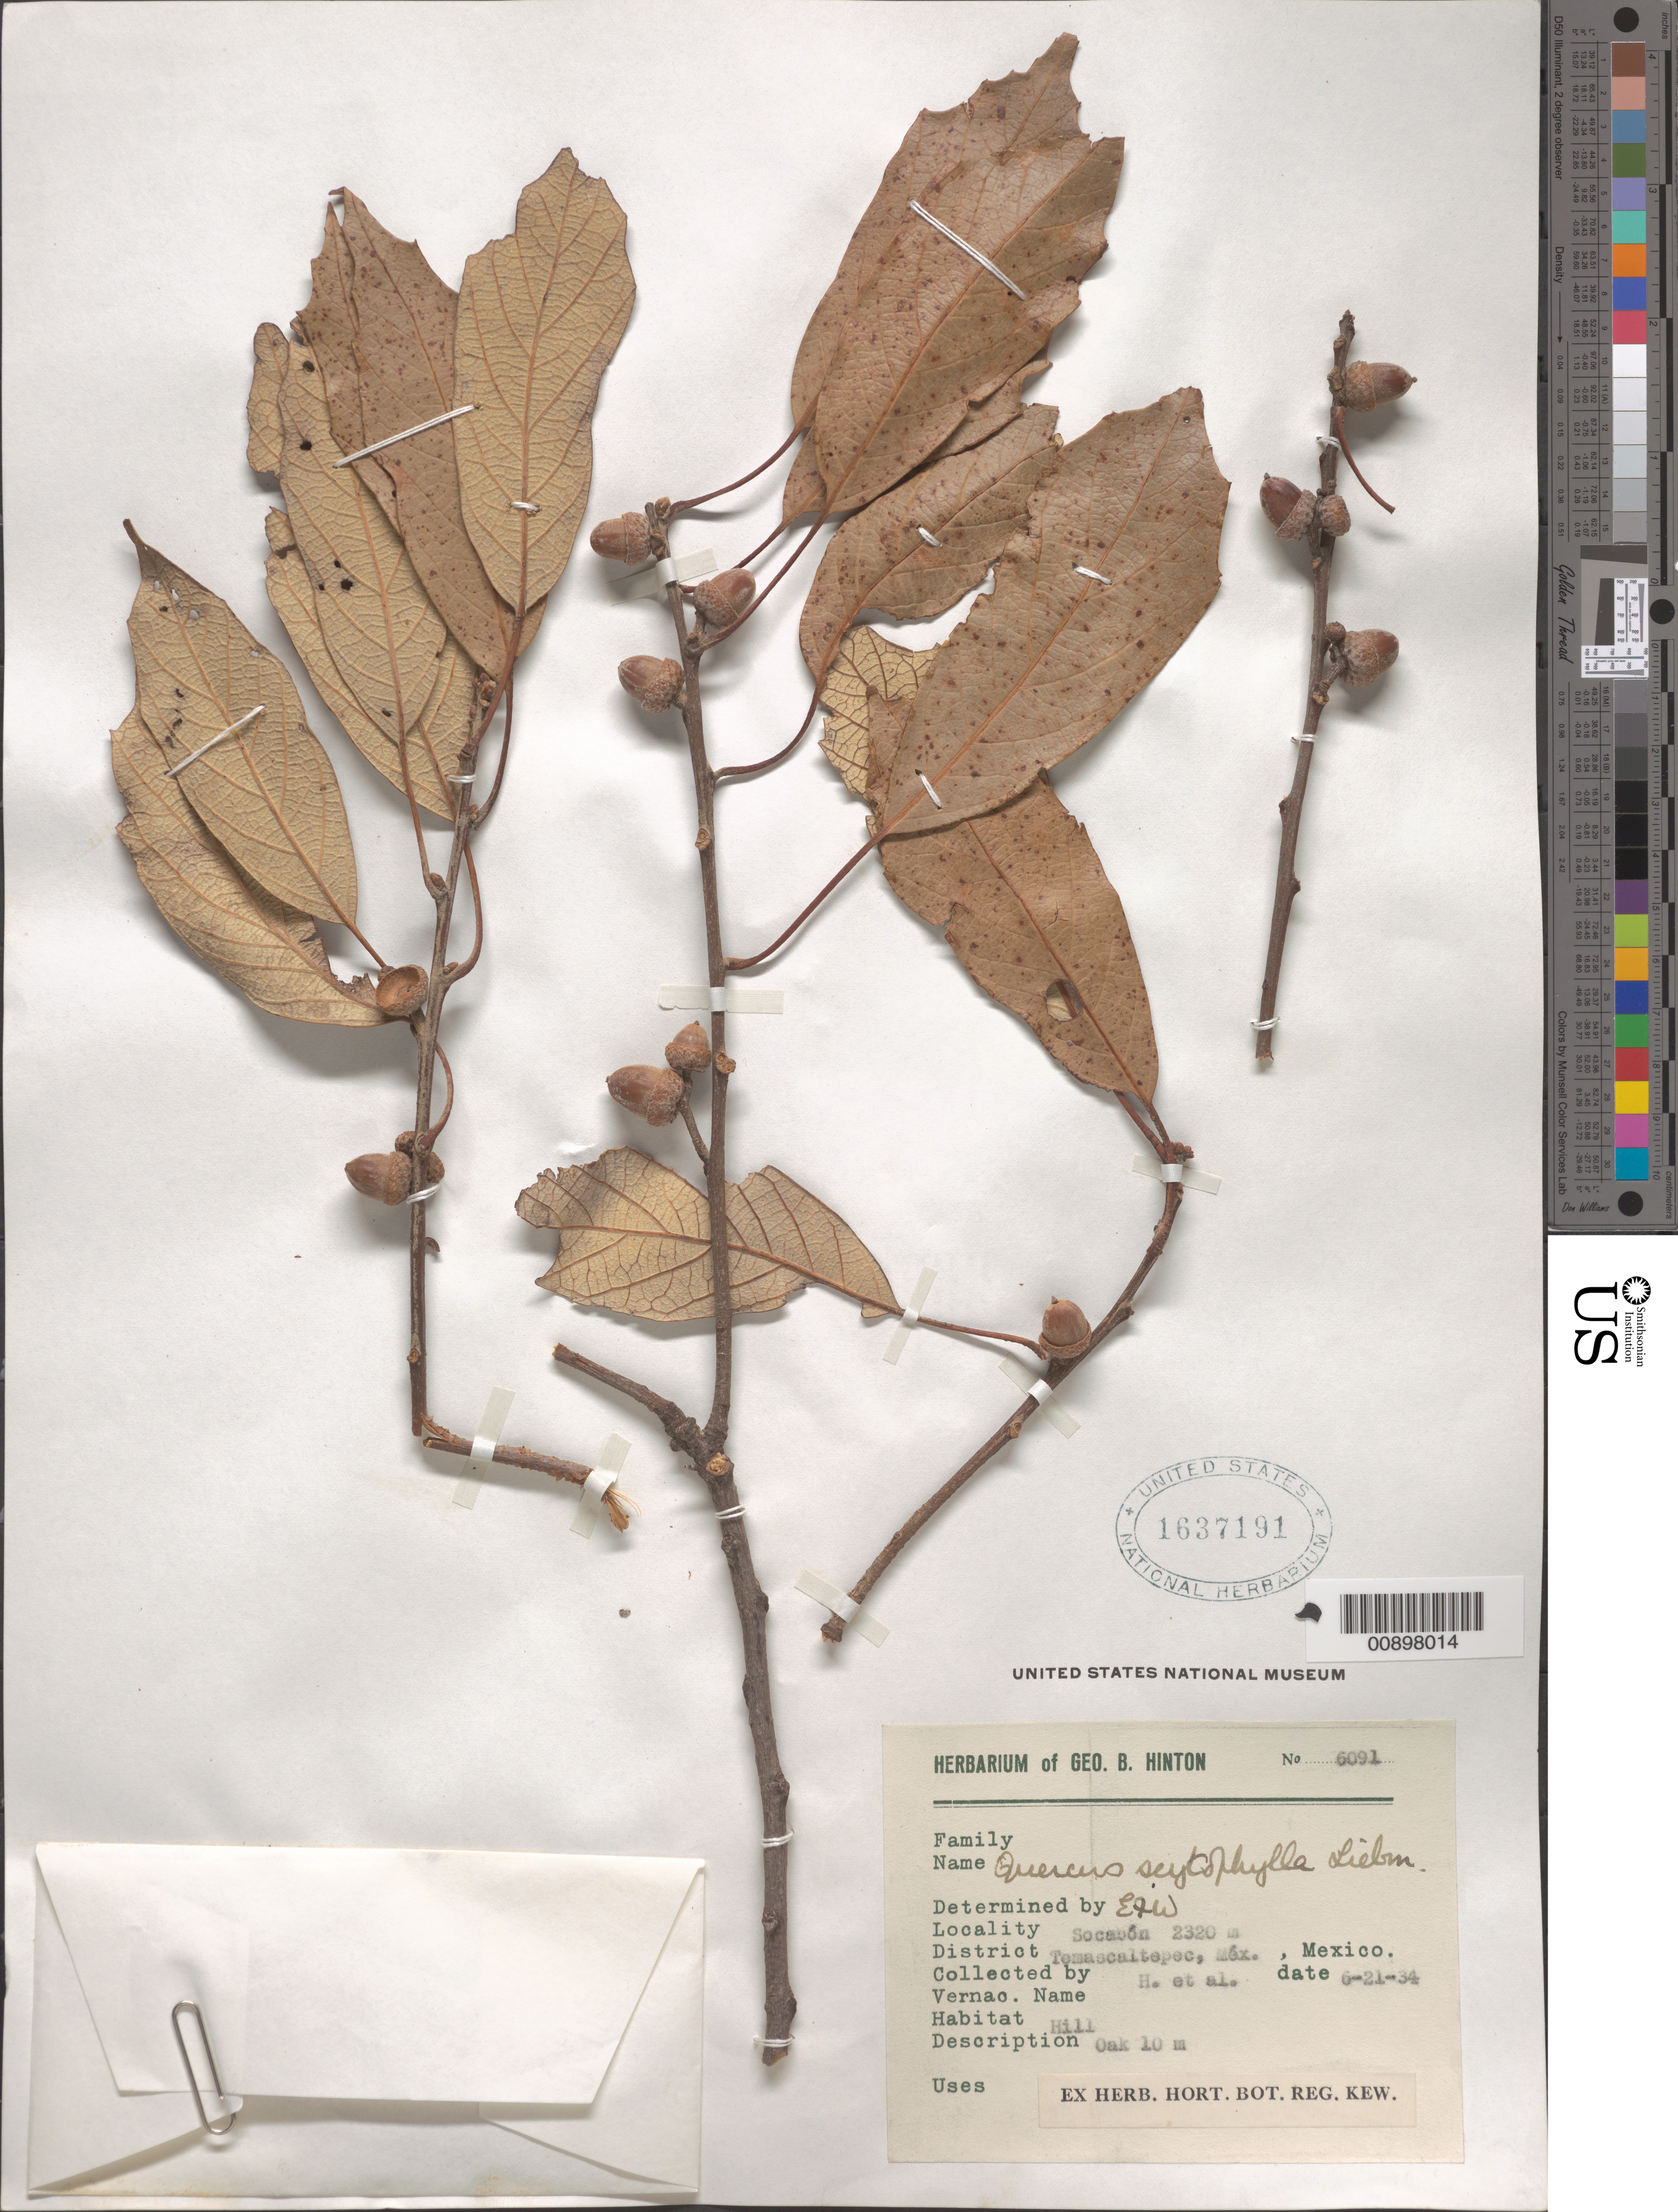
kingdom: Plantae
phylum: Tracheophyta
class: Magnoliopsida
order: Fagales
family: Fagaceae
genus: Quercus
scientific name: Quercus scytophylla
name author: Liebm.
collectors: G. B. Hinton & et al.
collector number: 6091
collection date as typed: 21 Jun 1934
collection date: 1934-06-21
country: Mexico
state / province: México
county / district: Temascaltepec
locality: Socabón, District Temascaltepec, State of México.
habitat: Hill.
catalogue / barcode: US 1637191